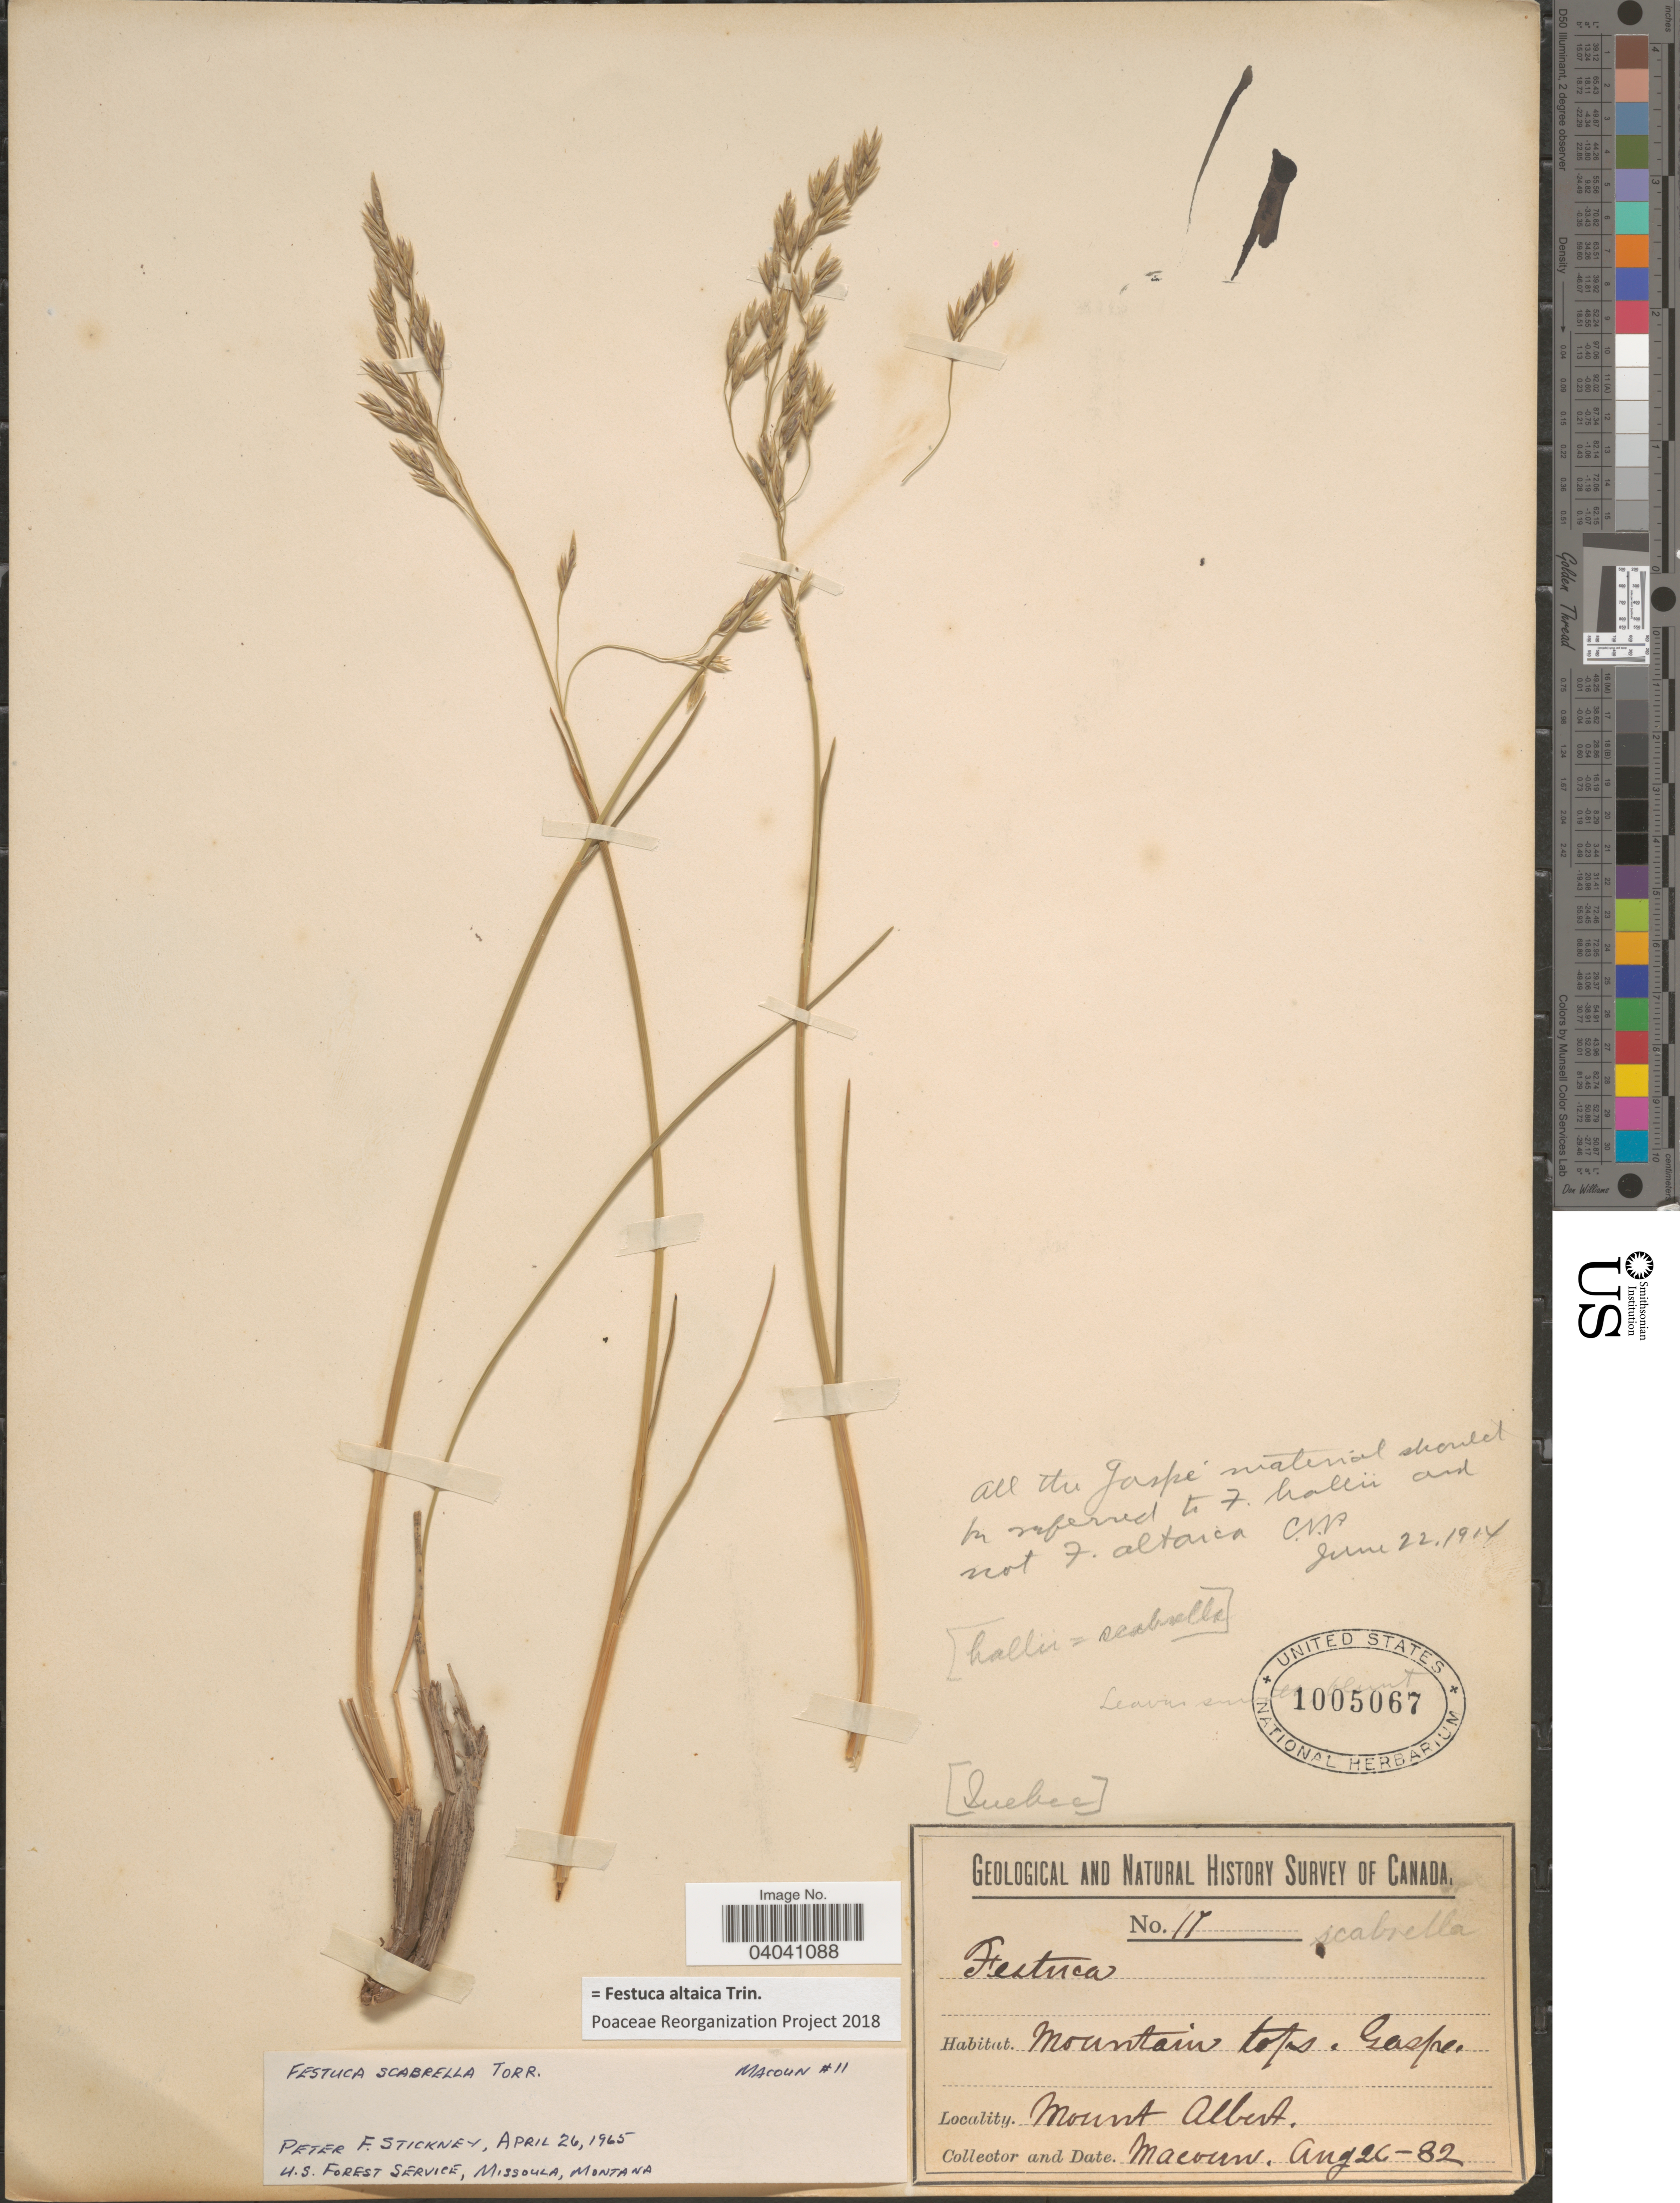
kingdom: Plantae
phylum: Tracheophyta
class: Liliopsida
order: Poales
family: Poaceae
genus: Festuca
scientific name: Festuca altaica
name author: Trin.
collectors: -- Macoun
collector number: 17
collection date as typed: Transcribed d/m/y: 26/8/82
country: Canada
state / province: Quebec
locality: Mount Albert.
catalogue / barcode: US 1005067